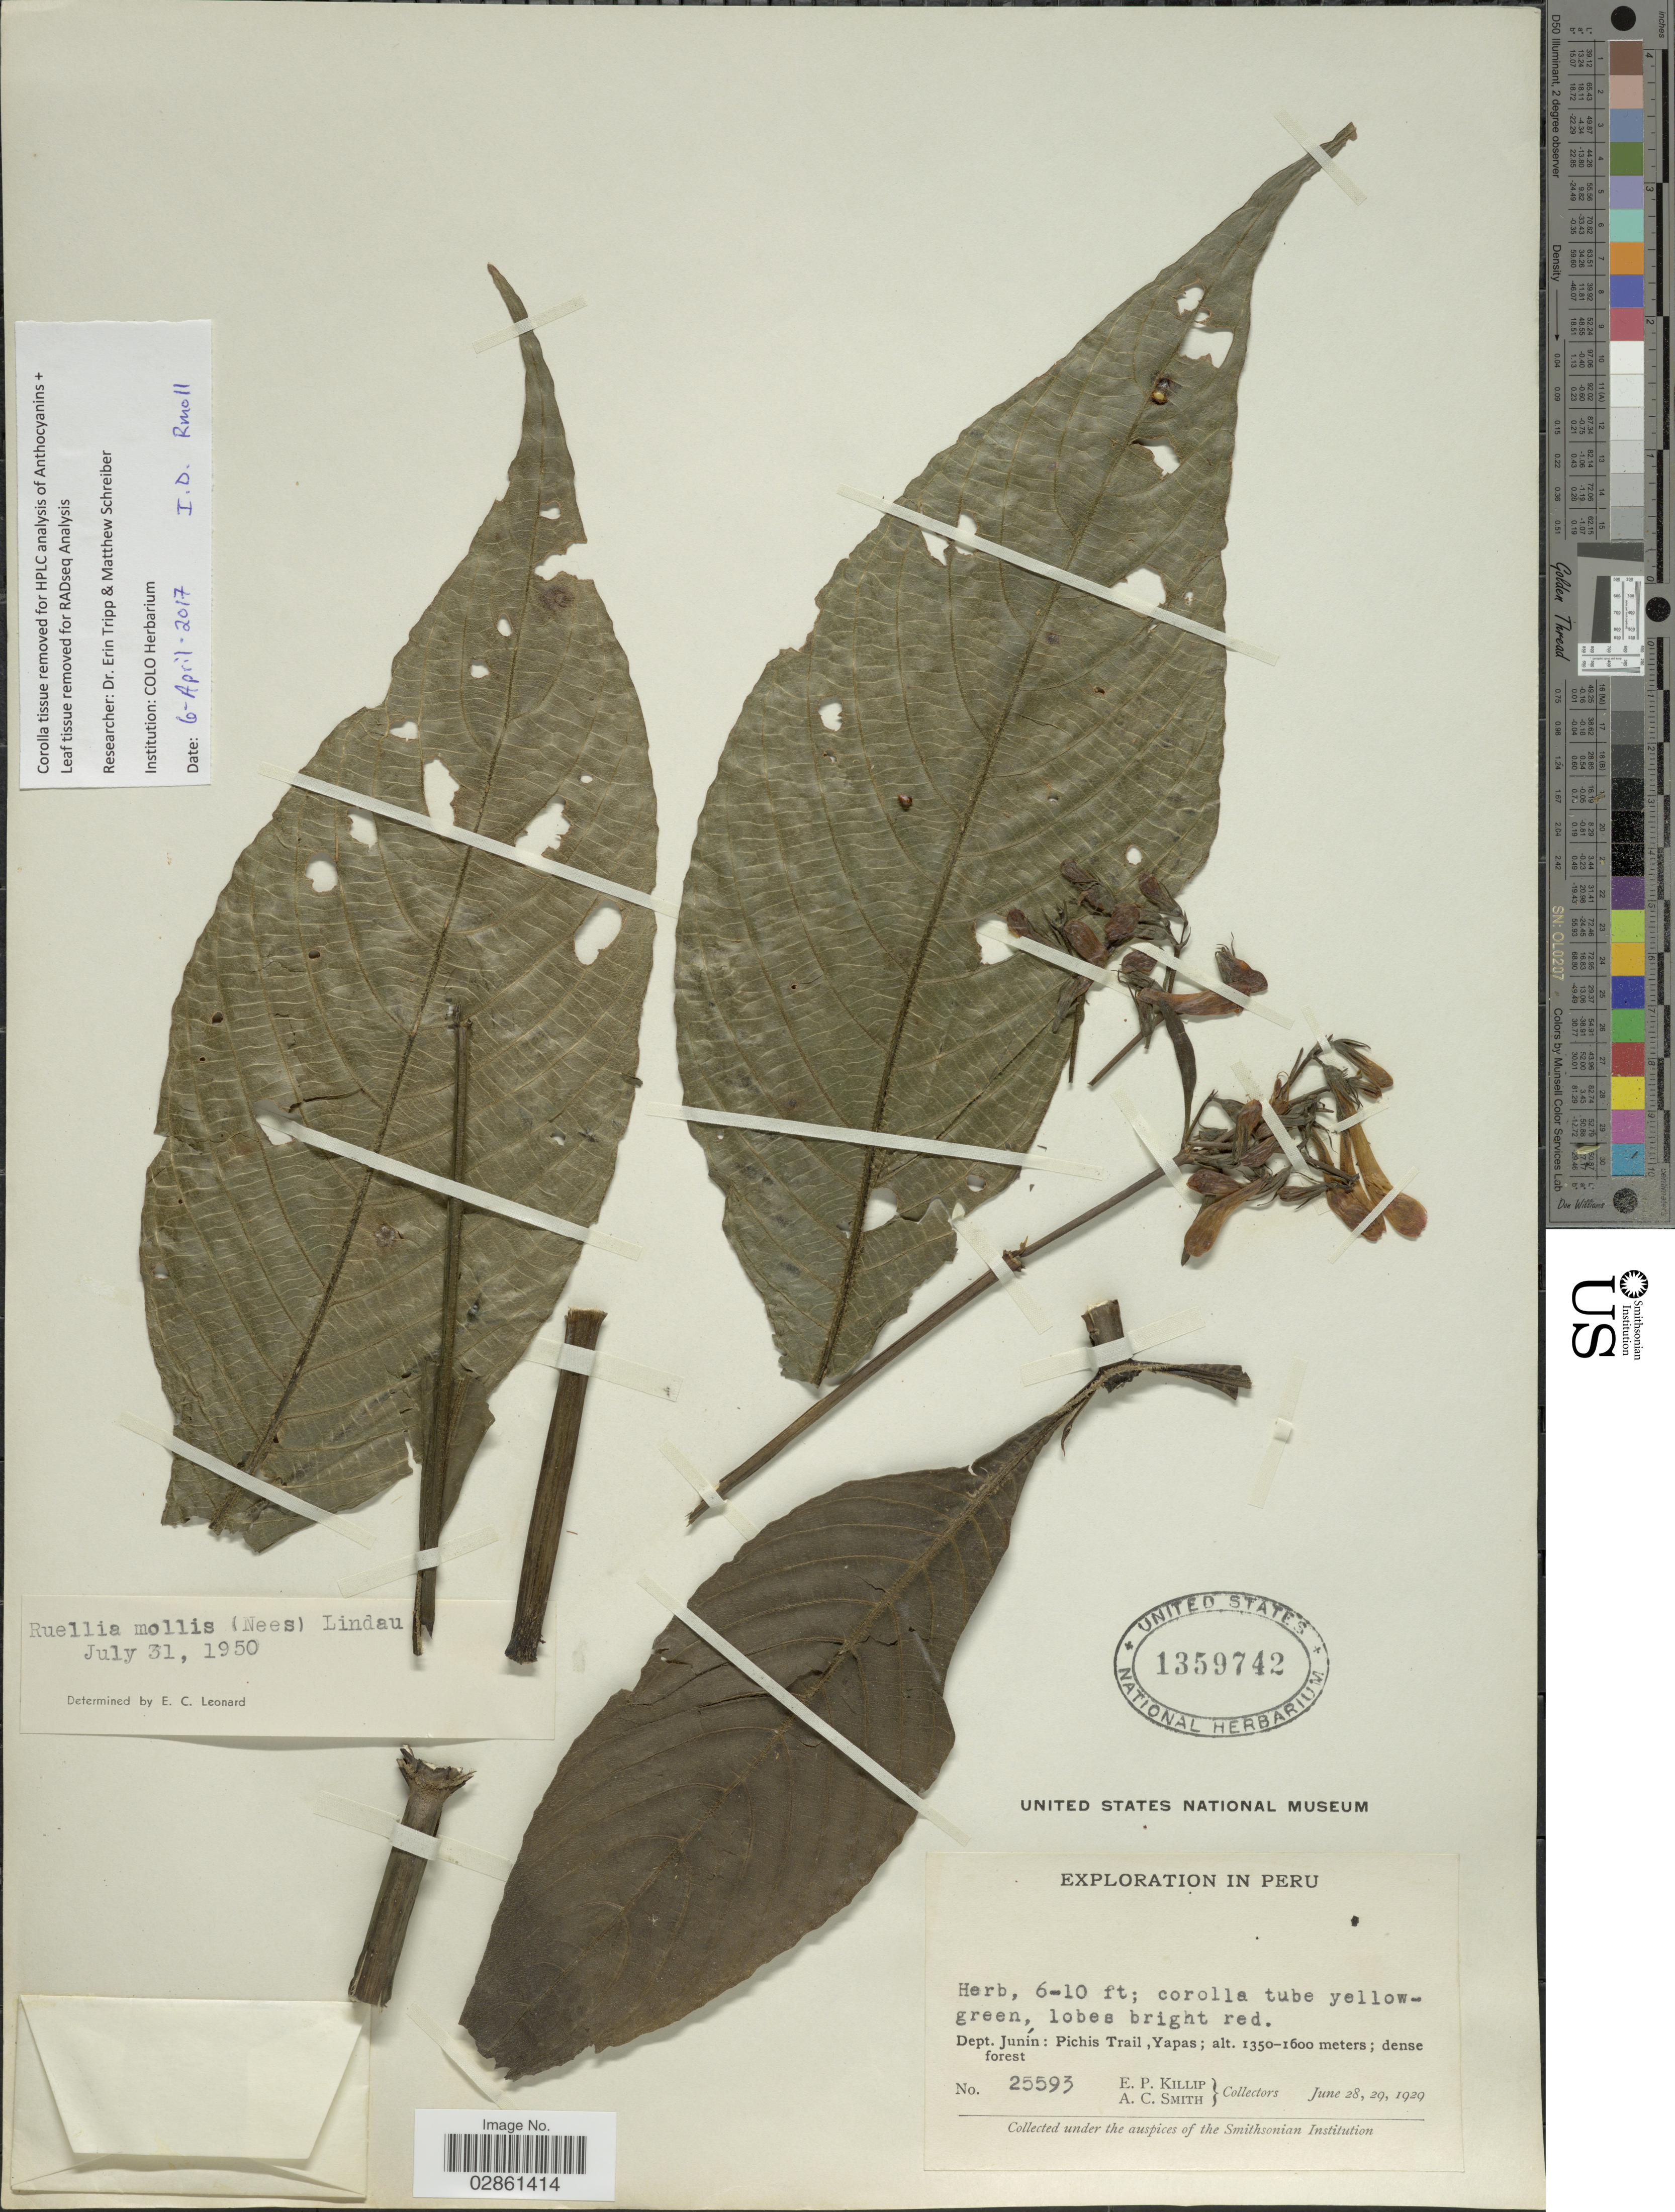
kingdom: Plantae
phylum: Tracheophyta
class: Magnoliopsida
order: Lamiales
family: Acanthaceae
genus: Ruellia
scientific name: Ruellia mollis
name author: (Nees) Lindau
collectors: E. P. Killip & A. C. Smith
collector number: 25593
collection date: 1929-06-28/1929-06-29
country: Peru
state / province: Junín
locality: Dept. Junín: Pichis Trail, Yapas.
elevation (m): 1350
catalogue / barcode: US 1359742